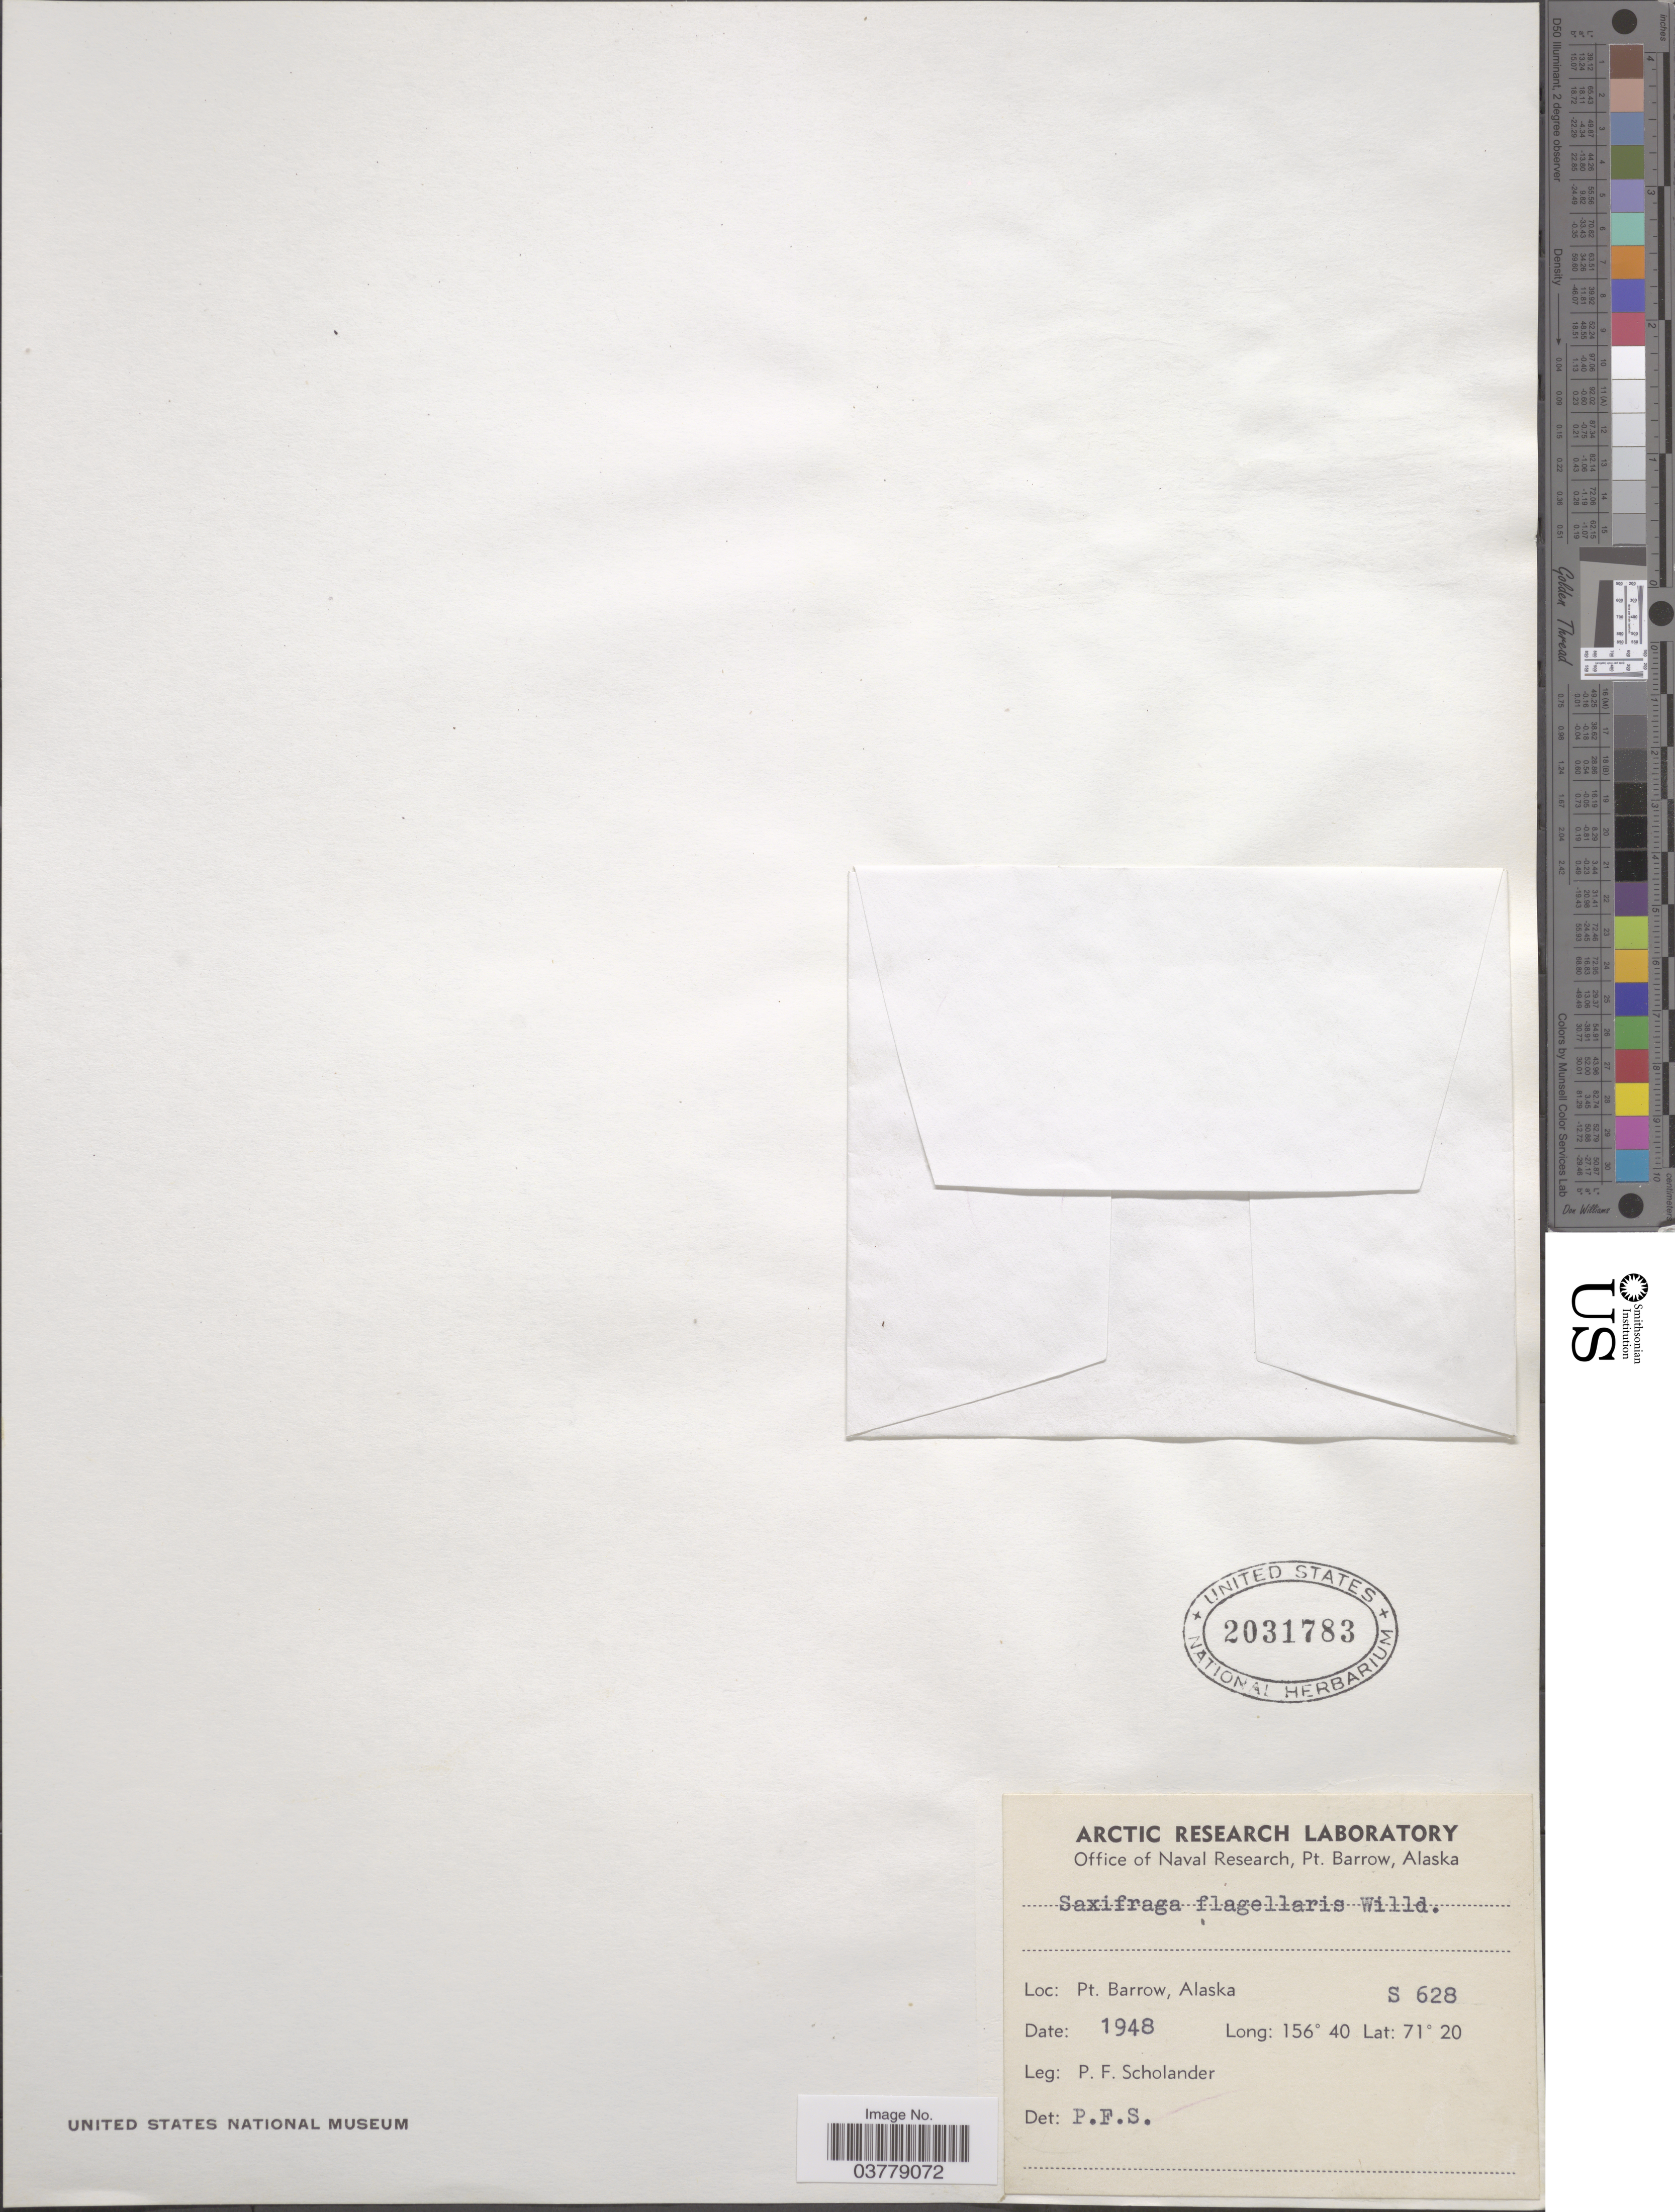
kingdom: Plantae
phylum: Tracheophyta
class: Magnoliopsida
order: Saxifragales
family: Saxifragaceae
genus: Saxifraga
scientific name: Saxifraga flagellaris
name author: Willd. ex Sternb.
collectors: P. Scholander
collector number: S628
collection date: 1948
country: United States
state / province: Alaska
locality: Pt. Barrow.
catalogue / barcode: US 2031783